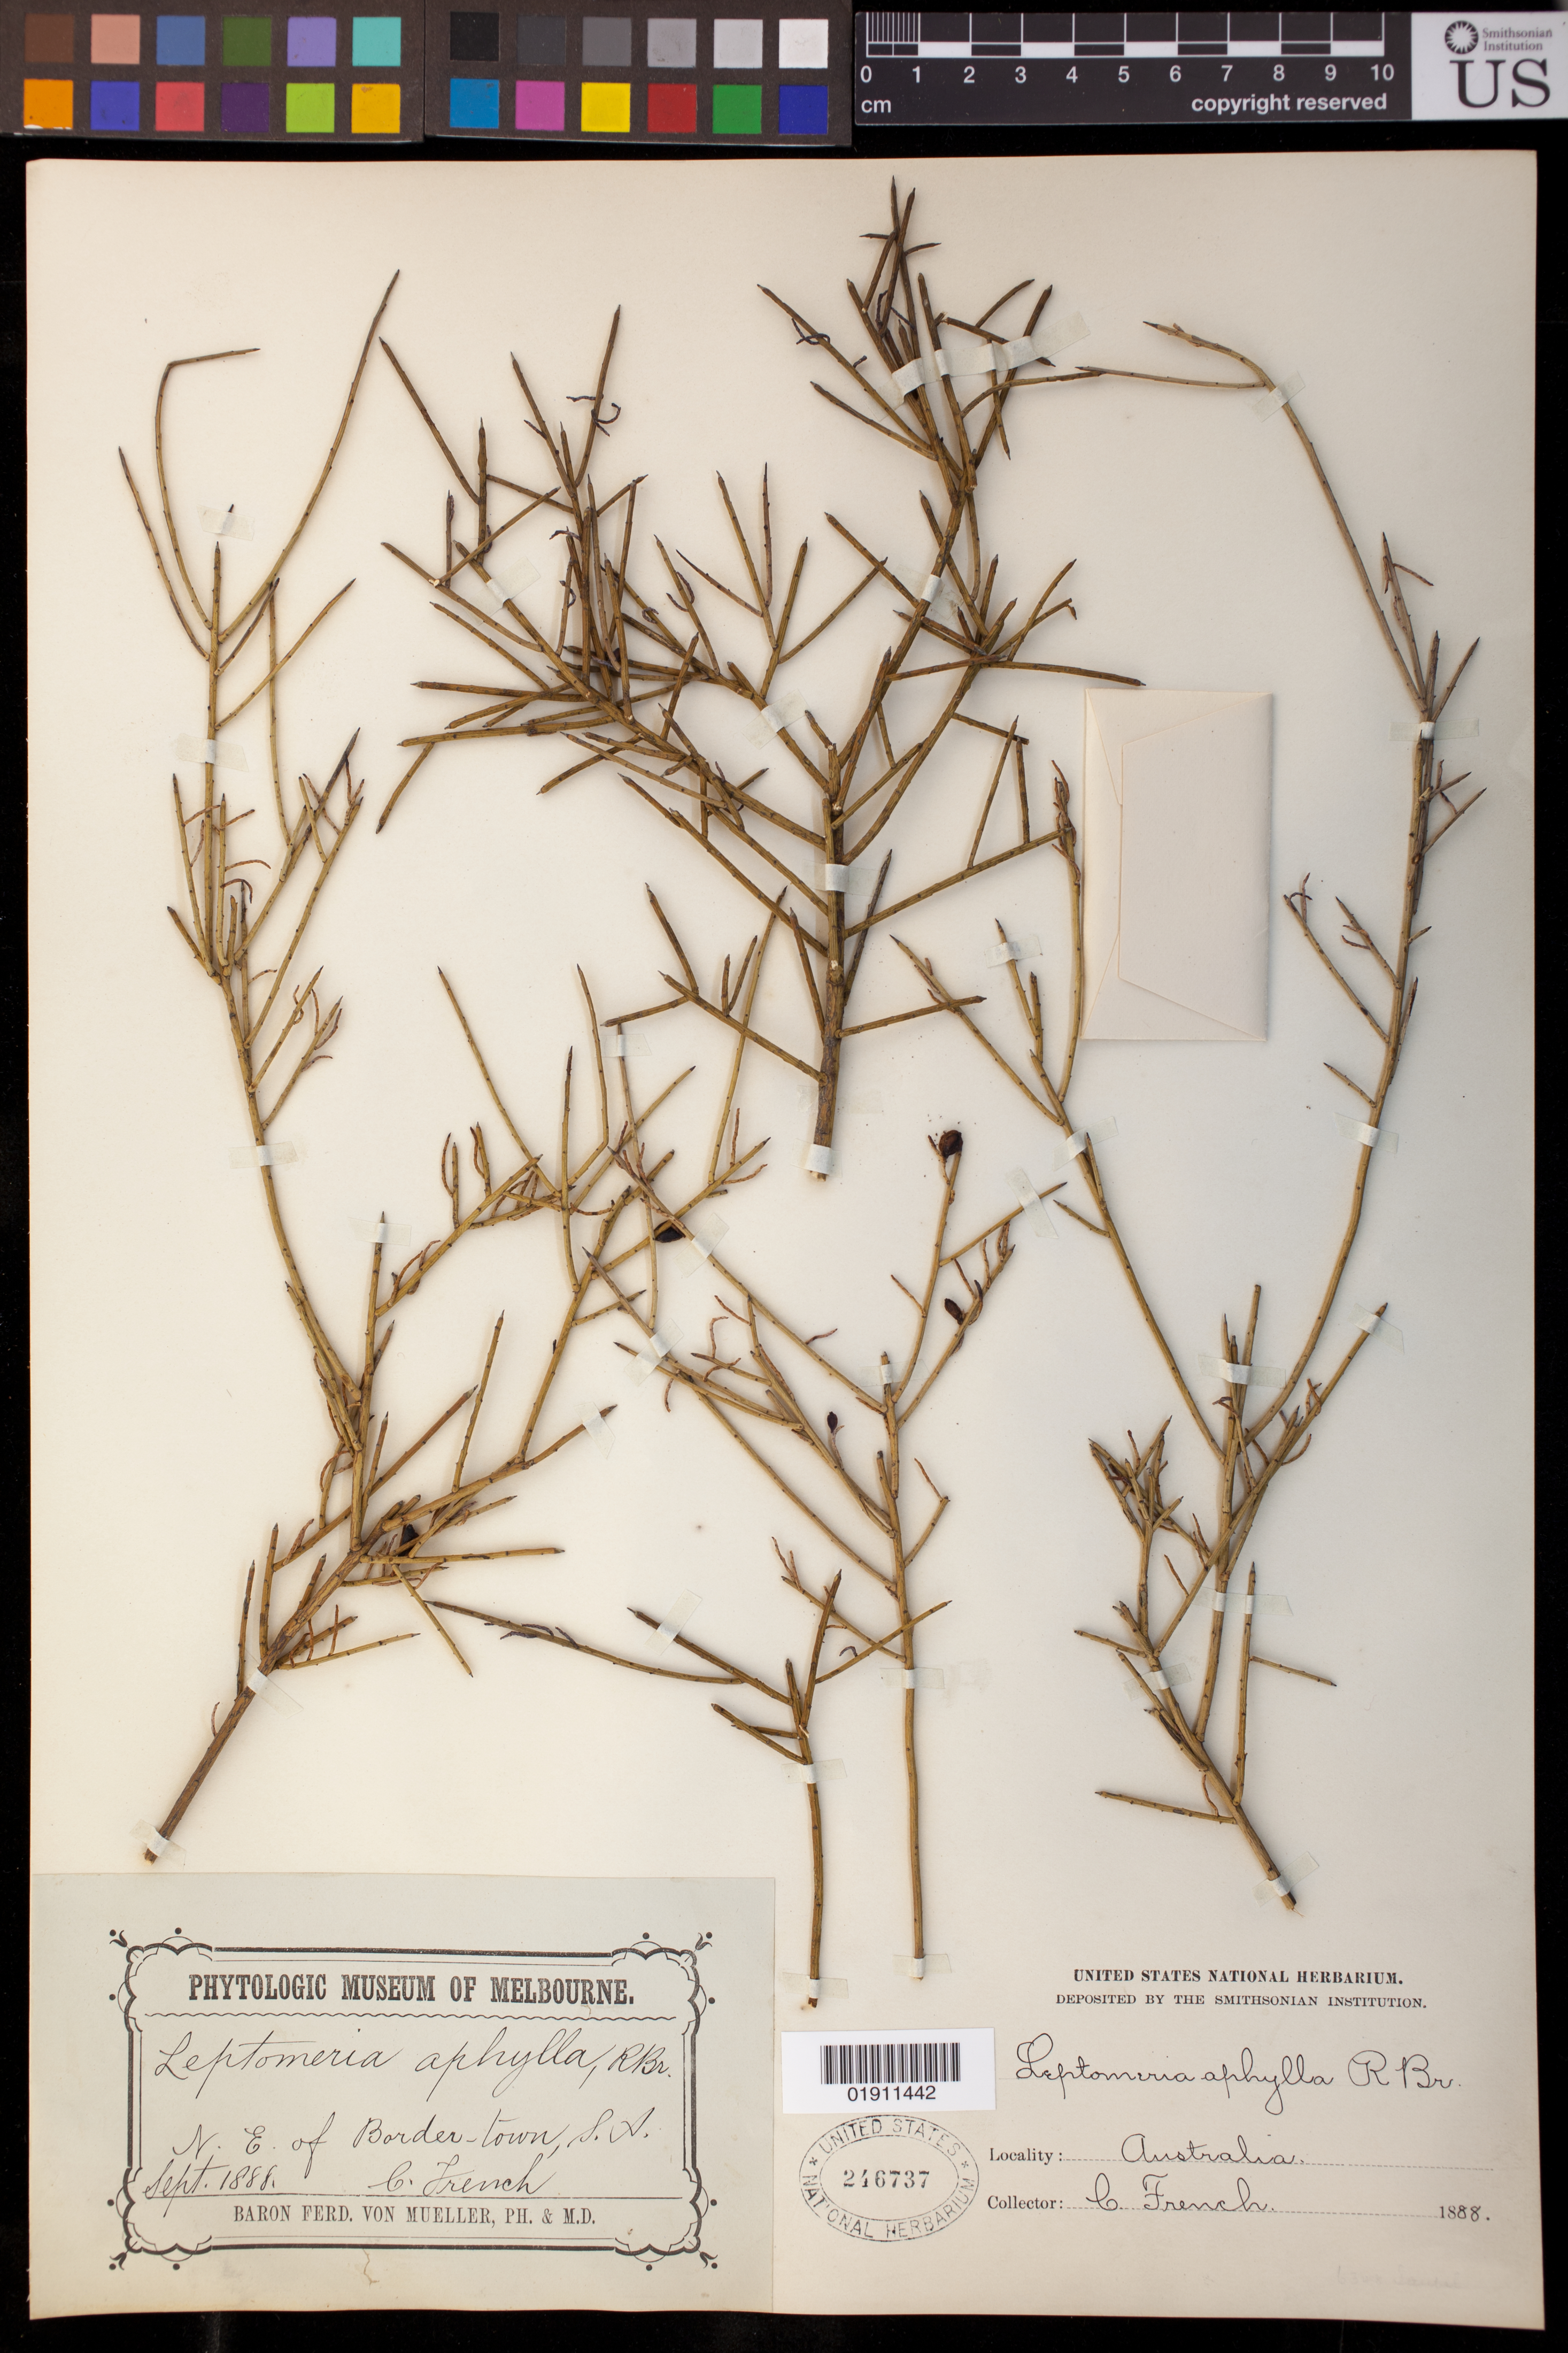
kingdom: Plantae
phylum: Tracheophyta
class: Magnoliopsida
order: Santalales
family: Amphorogynaceae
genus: Leptomeria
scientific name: Leptomeria aphylla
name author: R. Br.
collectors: C. French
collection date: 1888-09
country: Australia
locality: N.E. of Border-town, S.A.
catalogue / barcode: US 246737